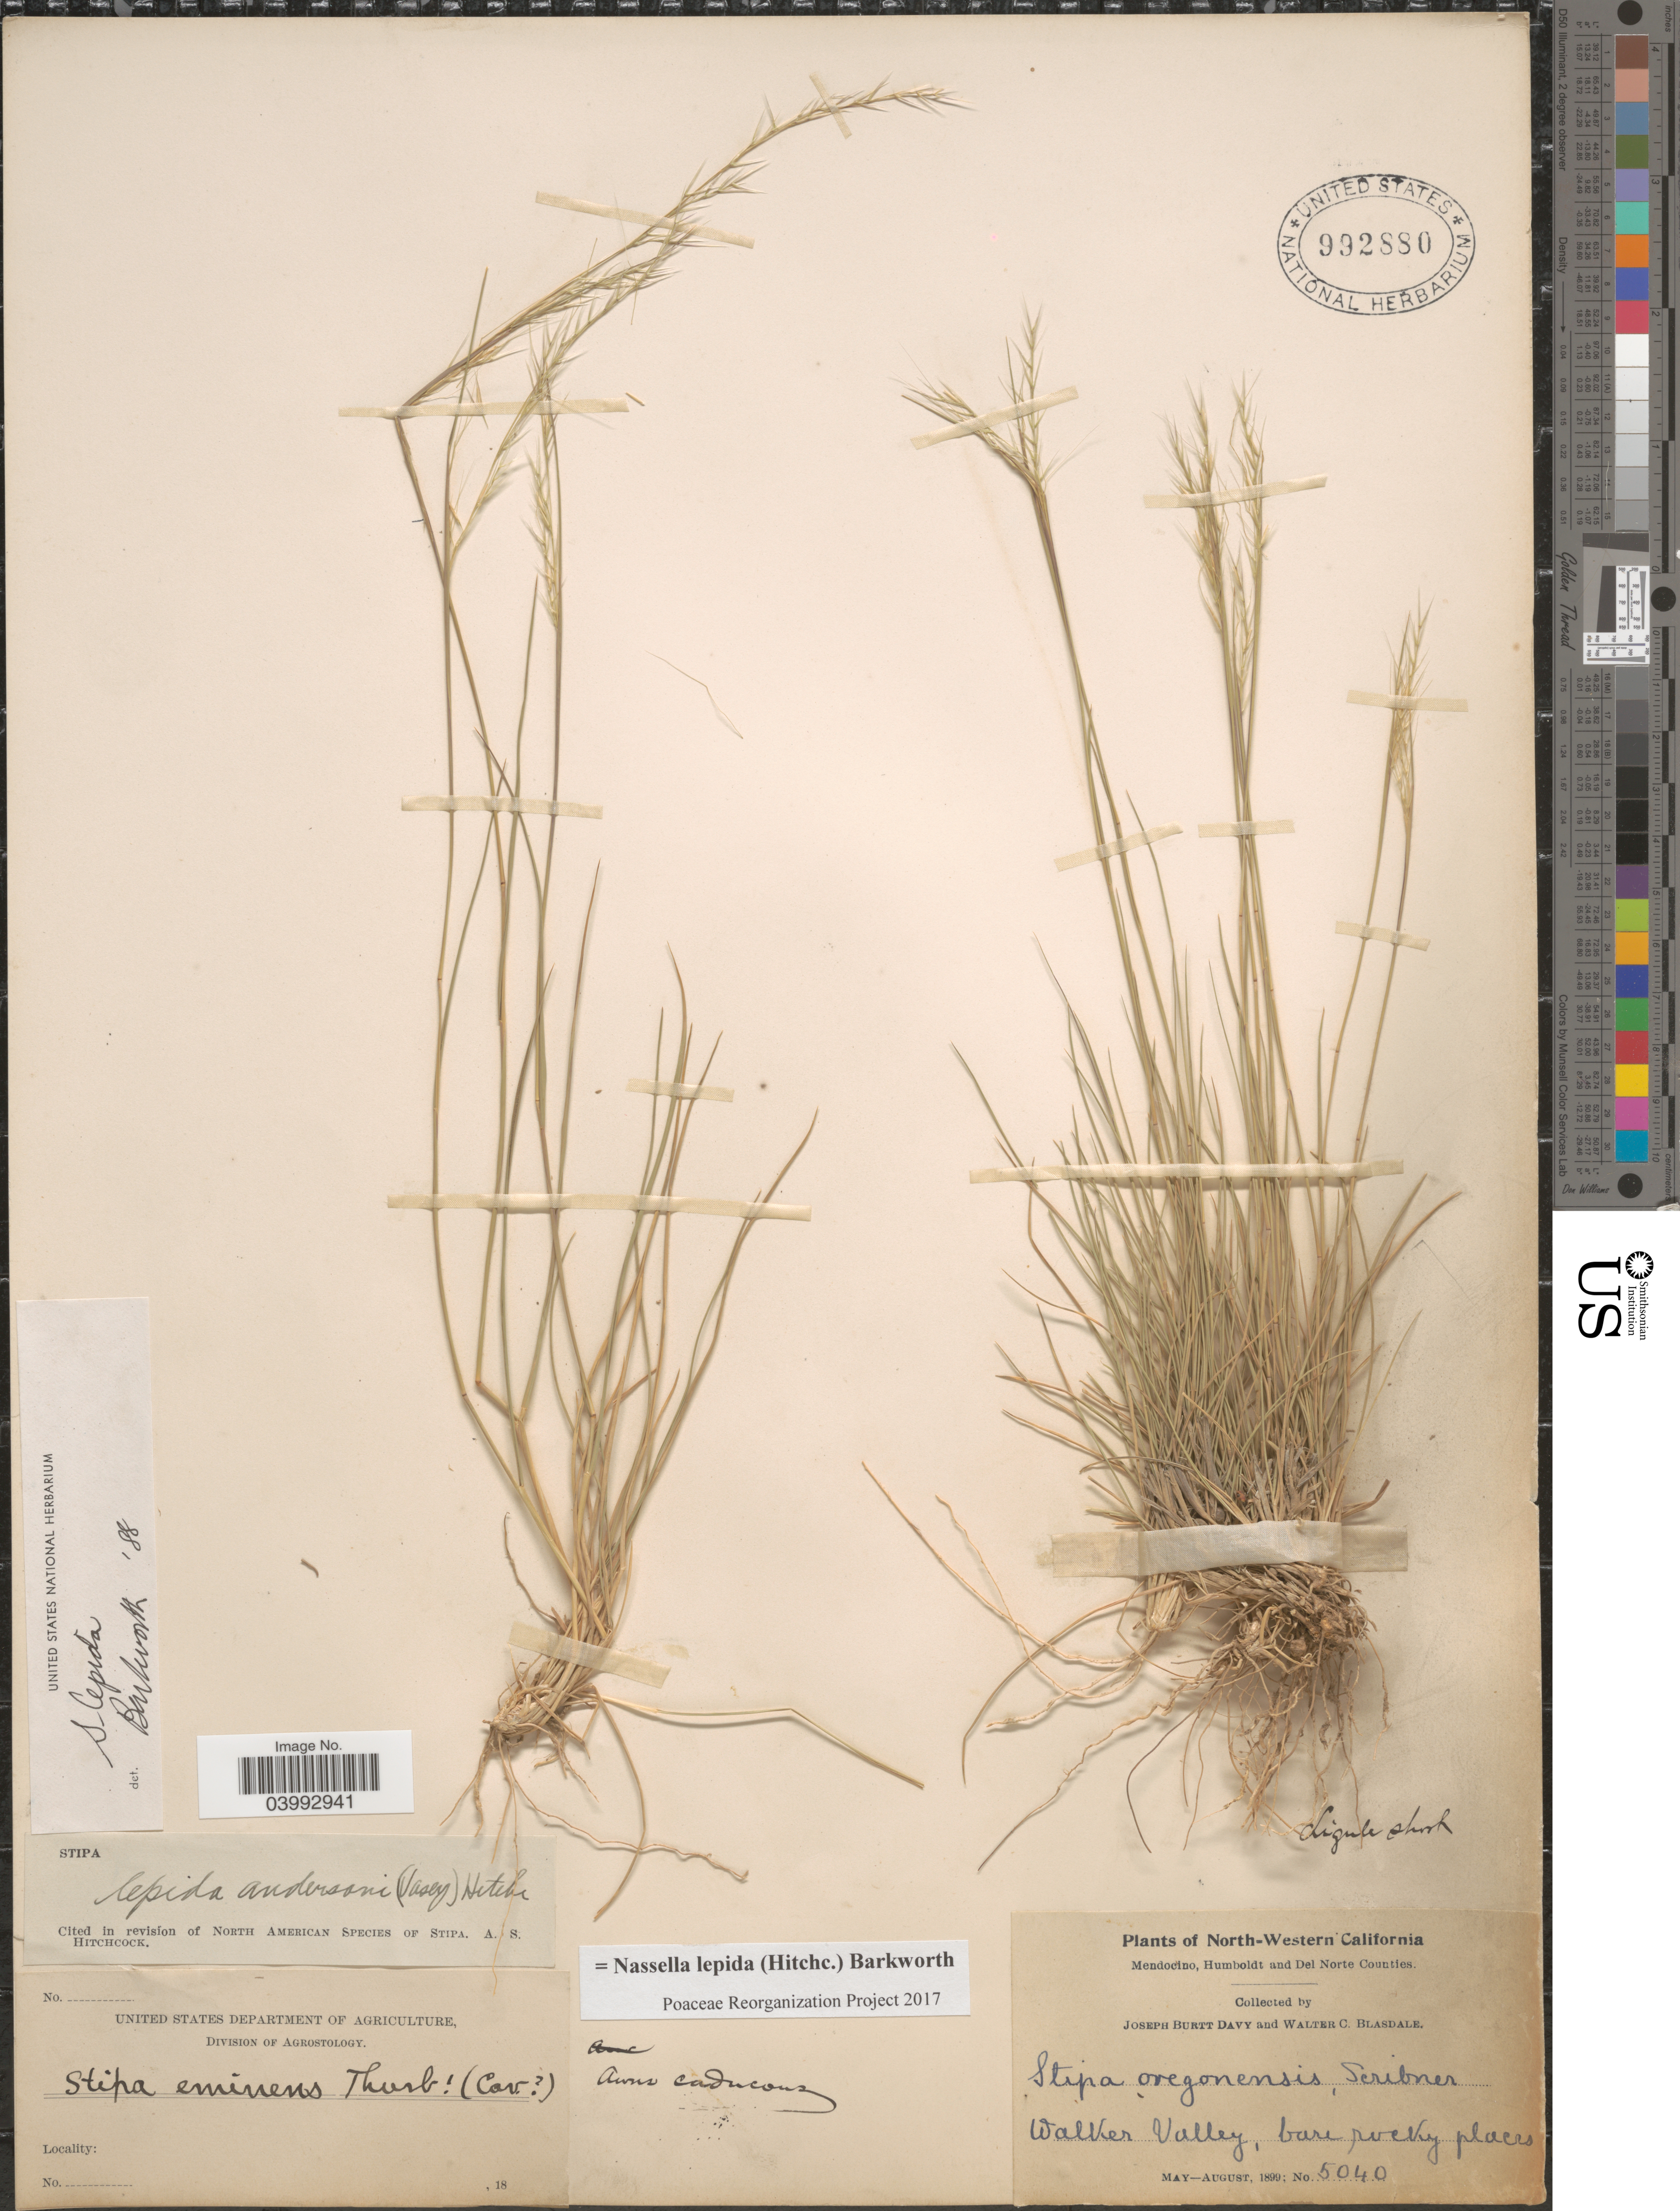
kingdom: Plantae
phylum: Tracheophyta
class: Liliopsida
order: Poales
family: Poaceae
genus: Nassella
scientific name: Nassella lepida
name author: (Hitchc.) Barkworth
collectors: J. Burtt Davy & W. Blasdale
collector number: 5040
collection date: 1899-05/1899-08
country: United States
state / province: California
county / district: Mendocino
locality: North-Western California. Mendocino, Humboldt and Del Norte Counties. Walker Valley.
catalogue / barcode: US 992880